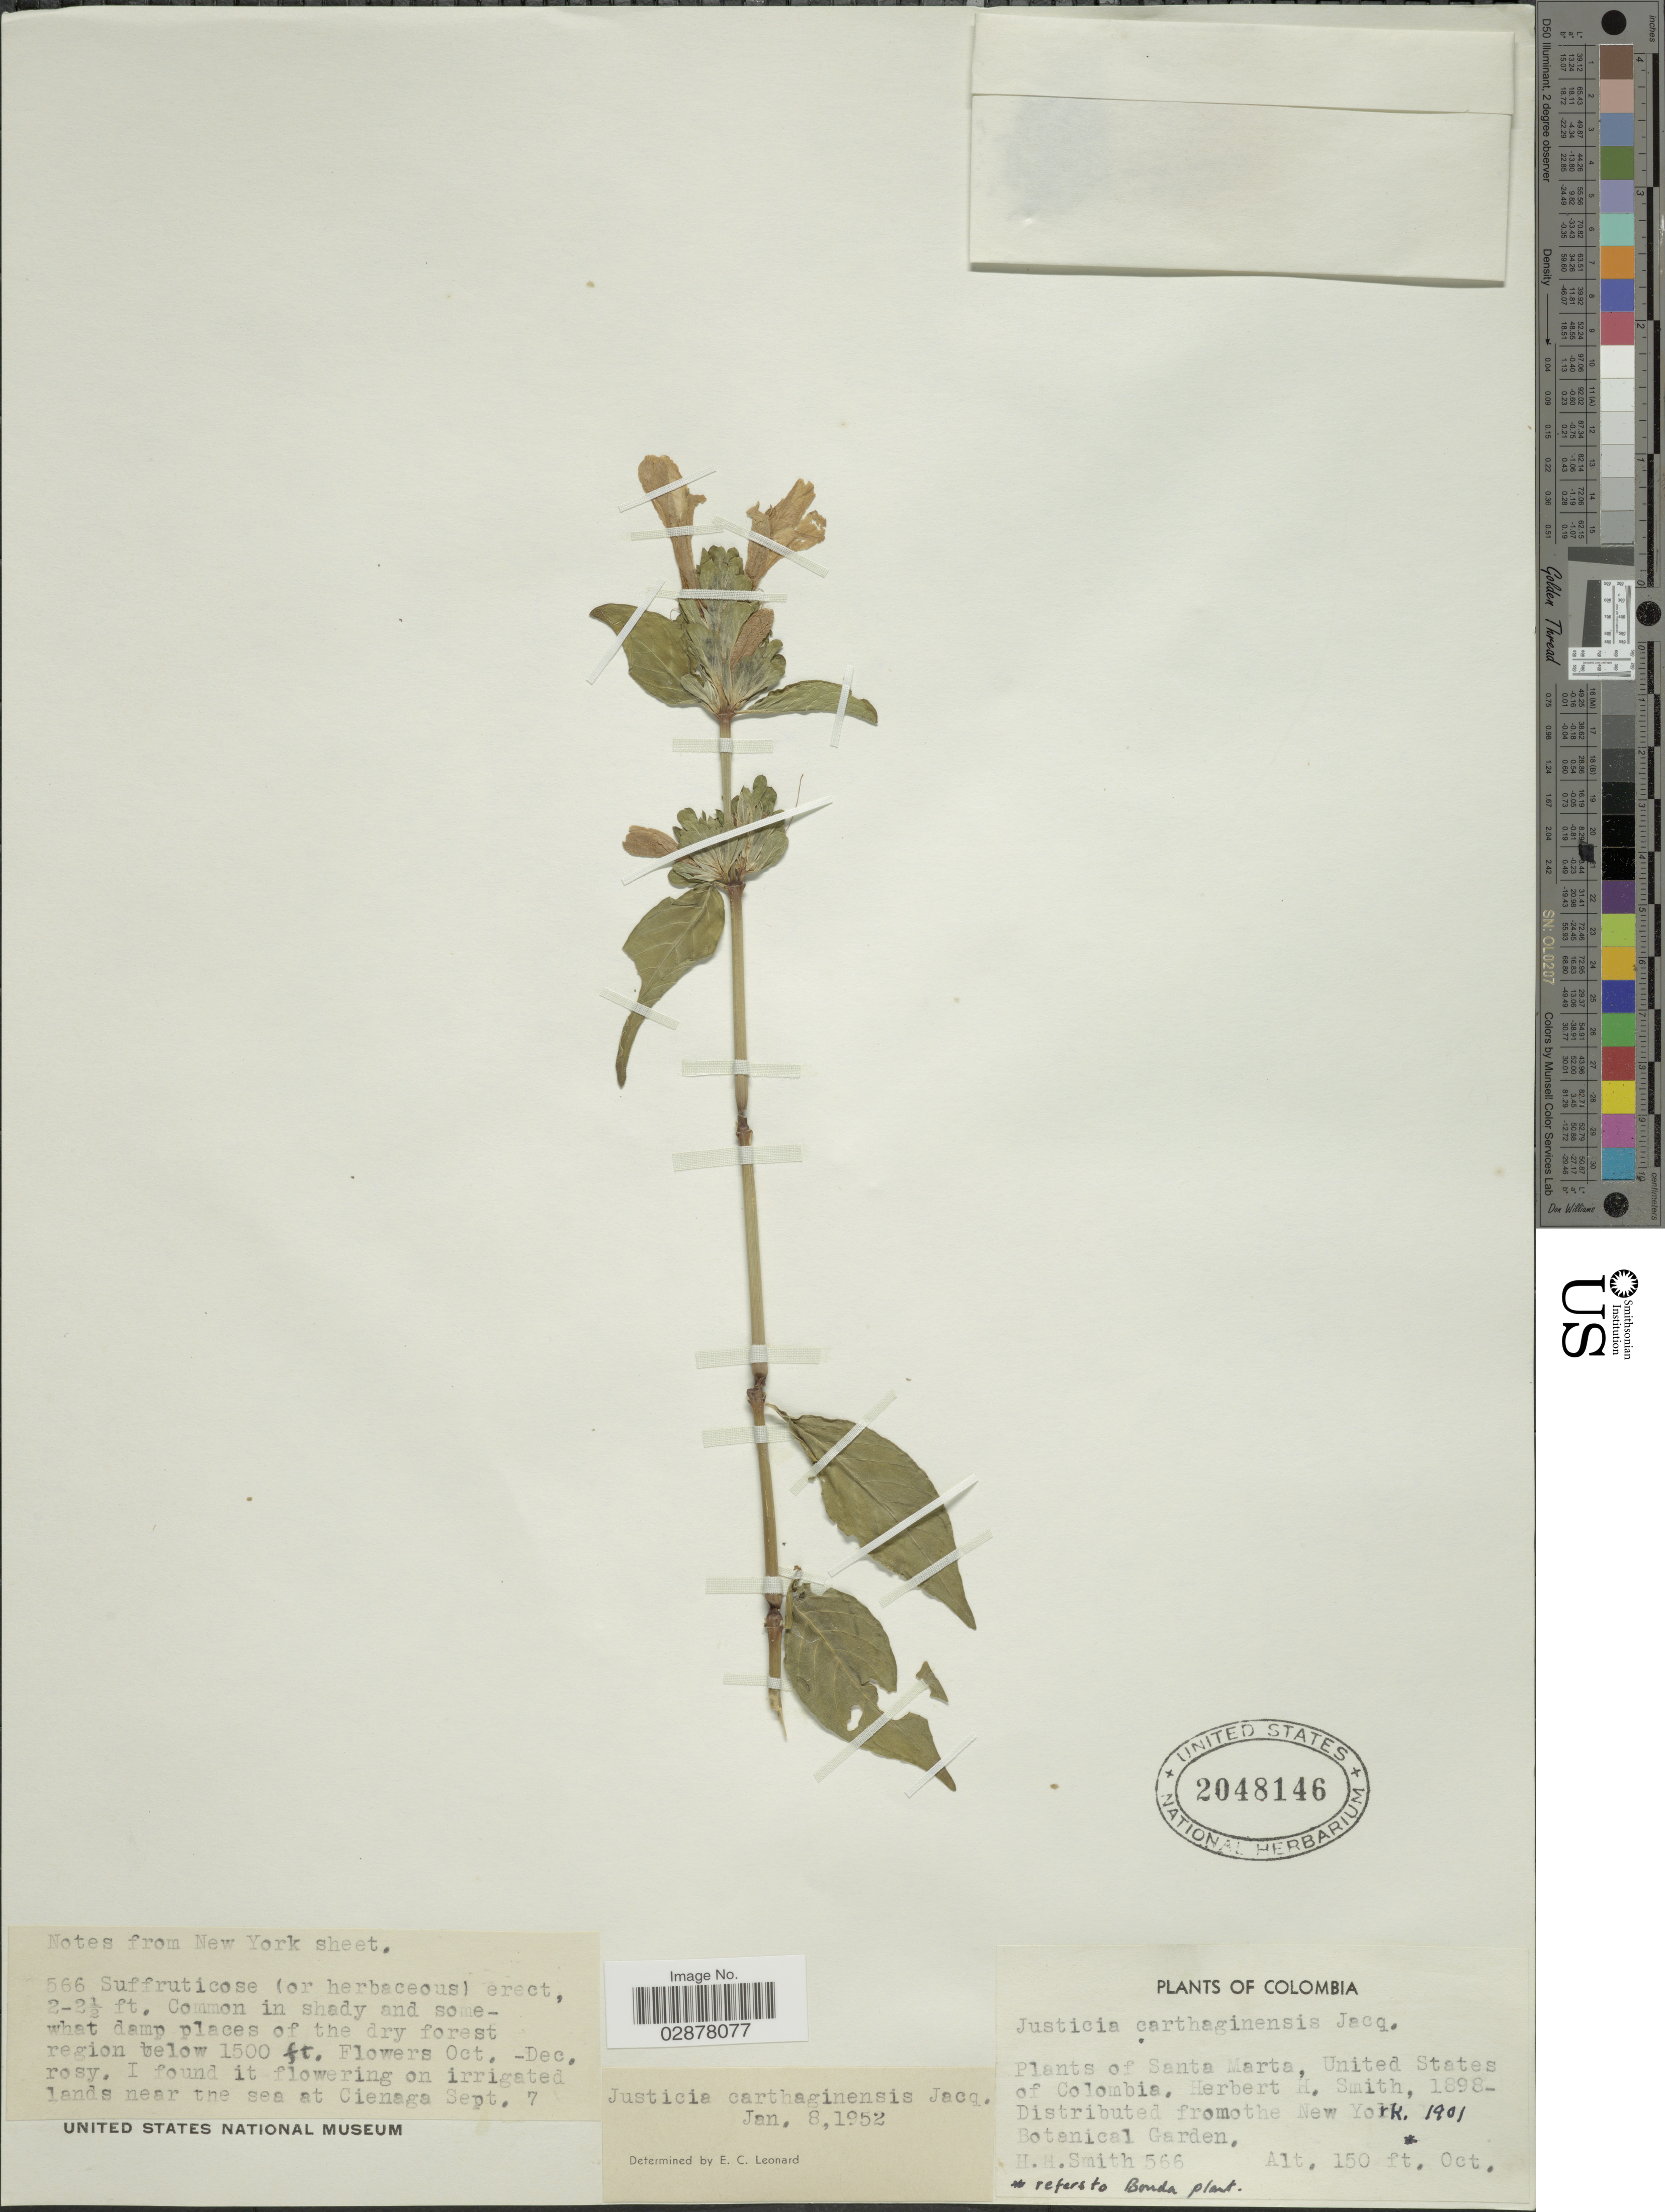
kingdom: Plantae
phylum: Tracheophyta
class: Magnoliopsida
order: Lamiales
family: Acanthaceae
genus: Justicia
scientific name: Justicia carthaginensis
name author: Jacq.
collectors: H. Smith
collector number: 566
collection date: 1901-10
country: Colombia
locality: Santa Marta, United States of Colombia.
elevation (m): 46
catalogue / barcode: US 2048146